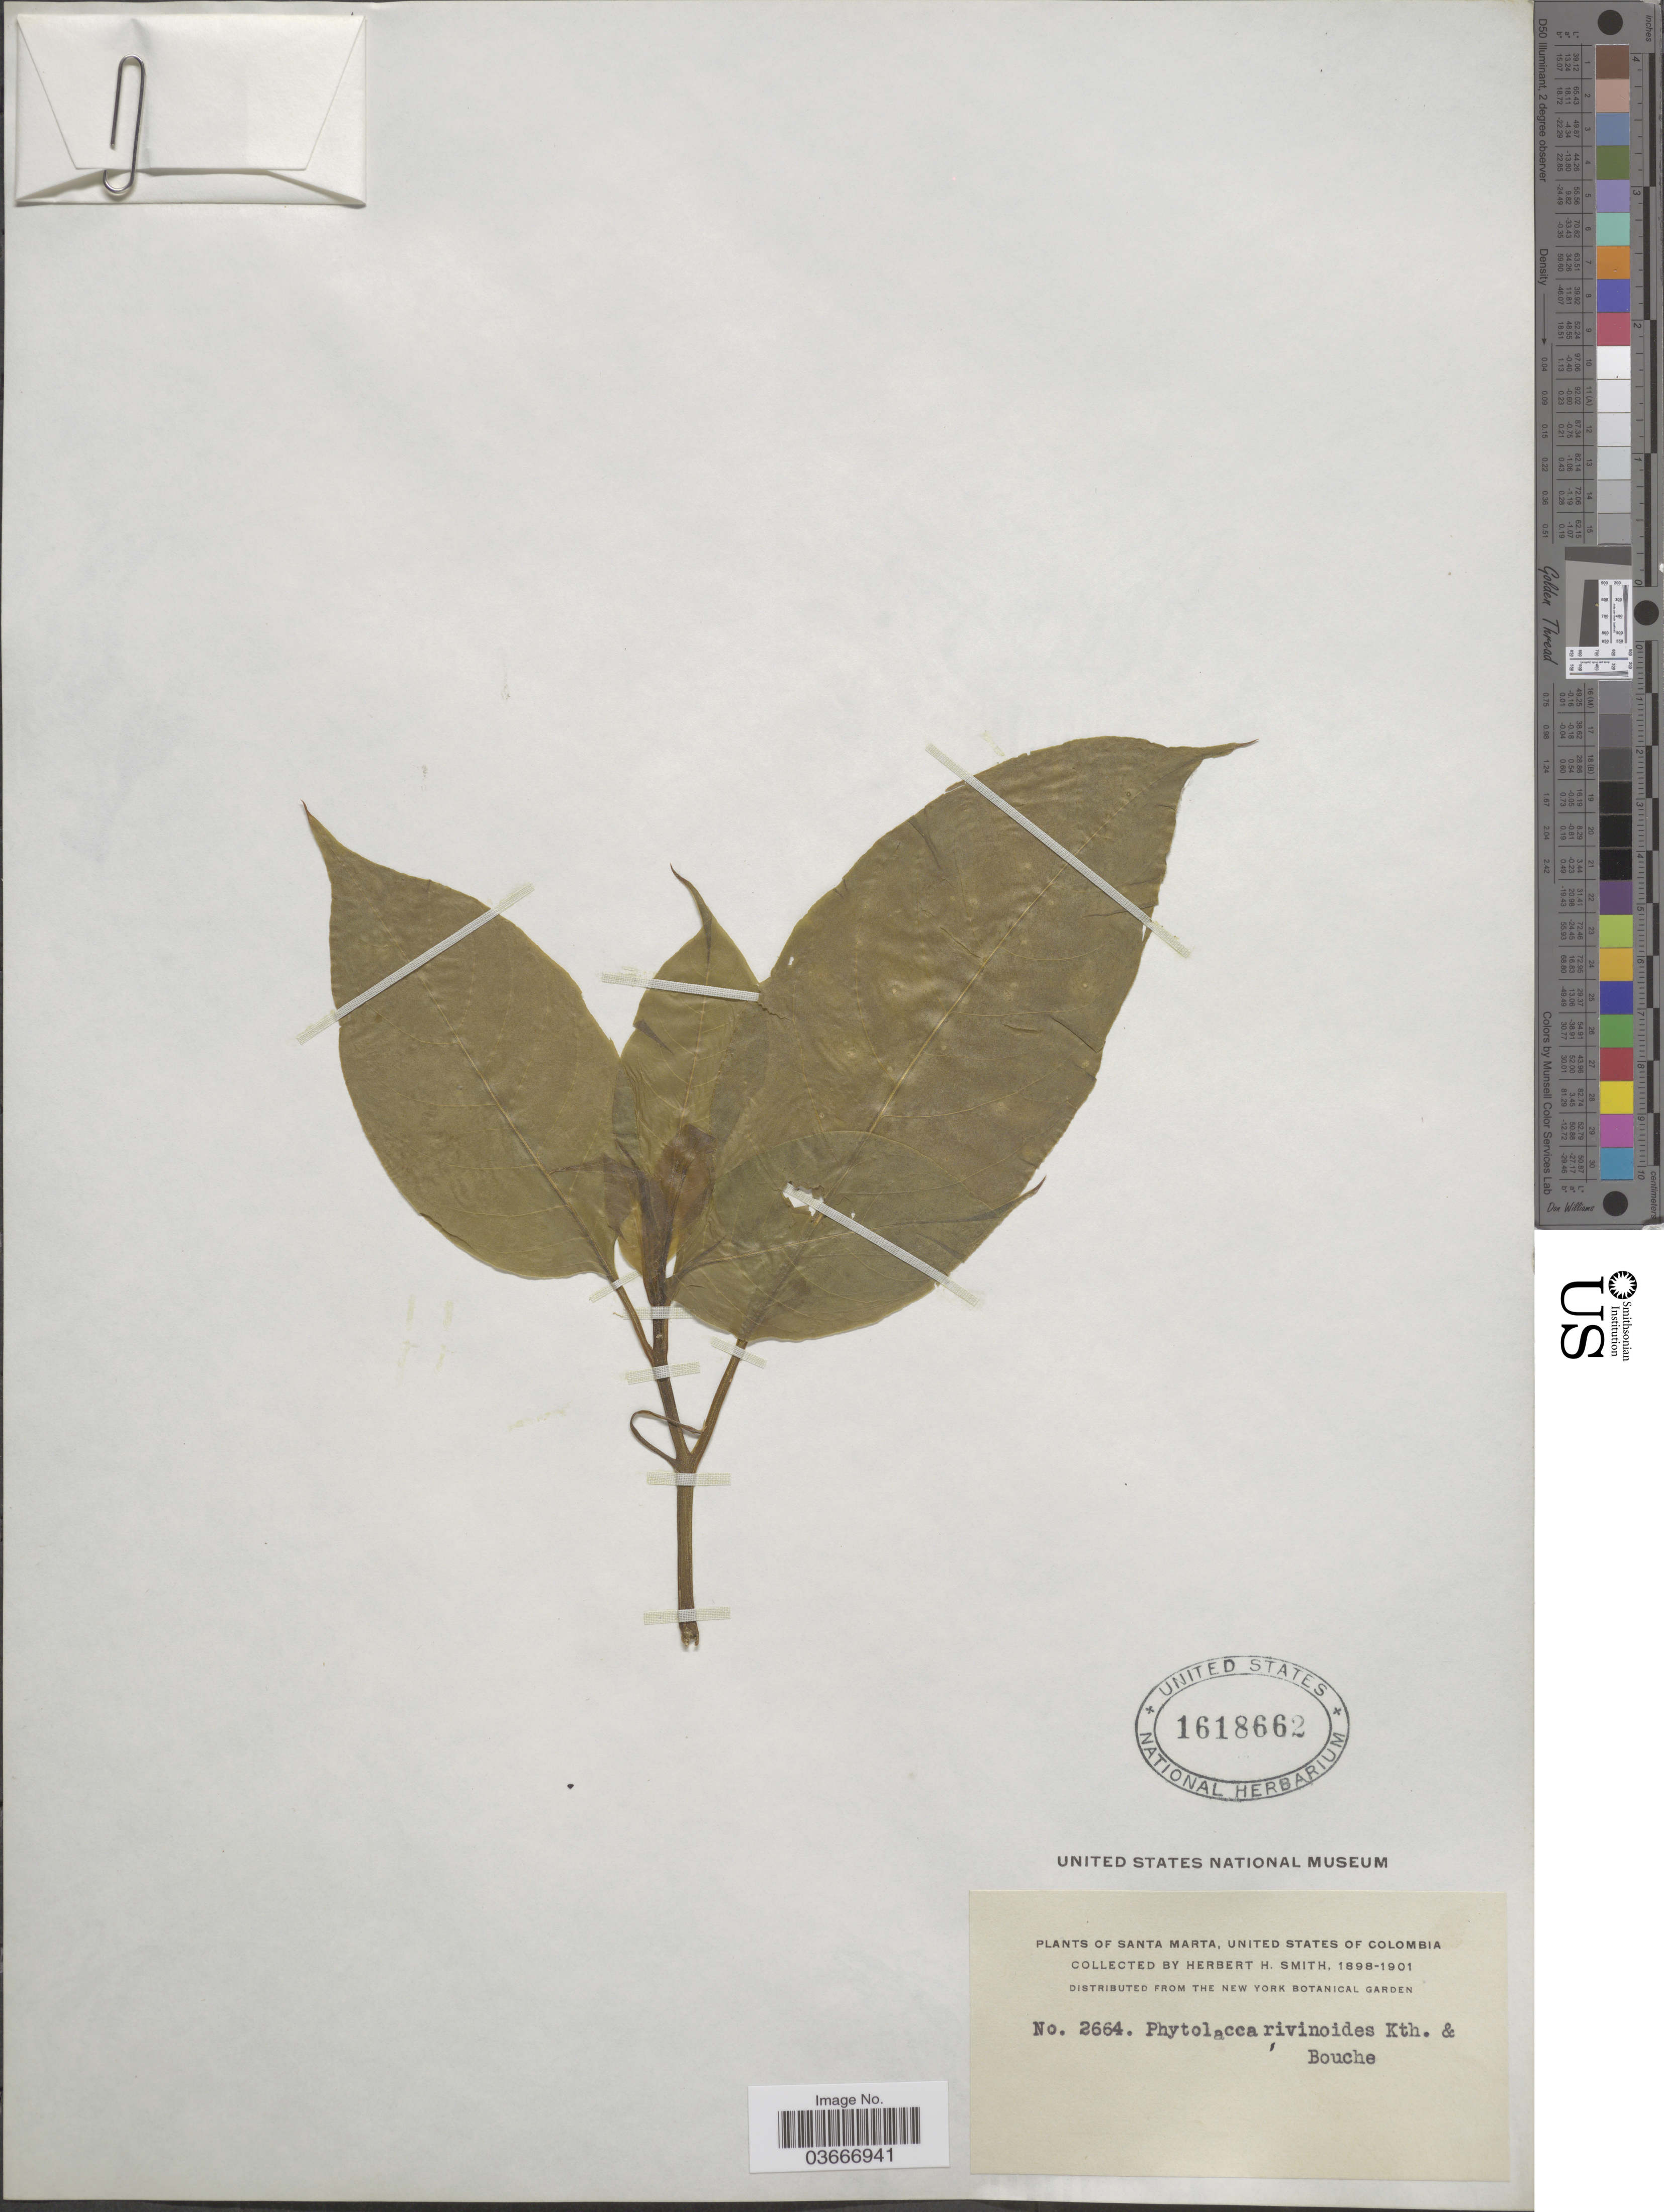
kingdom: Plantae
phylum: Tracheophyta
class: Magnoliopsida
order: Caryophyllales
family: Phytolaccaceae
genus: Phytolacca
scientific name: Phytolacca rivinoides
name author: Kunth & C.D. Bouché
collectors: Herbert H. Smith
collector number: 2664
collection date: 1898/1901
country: Colombia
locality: Santa Marta, United States of Colombia.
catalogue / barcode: US 1618662